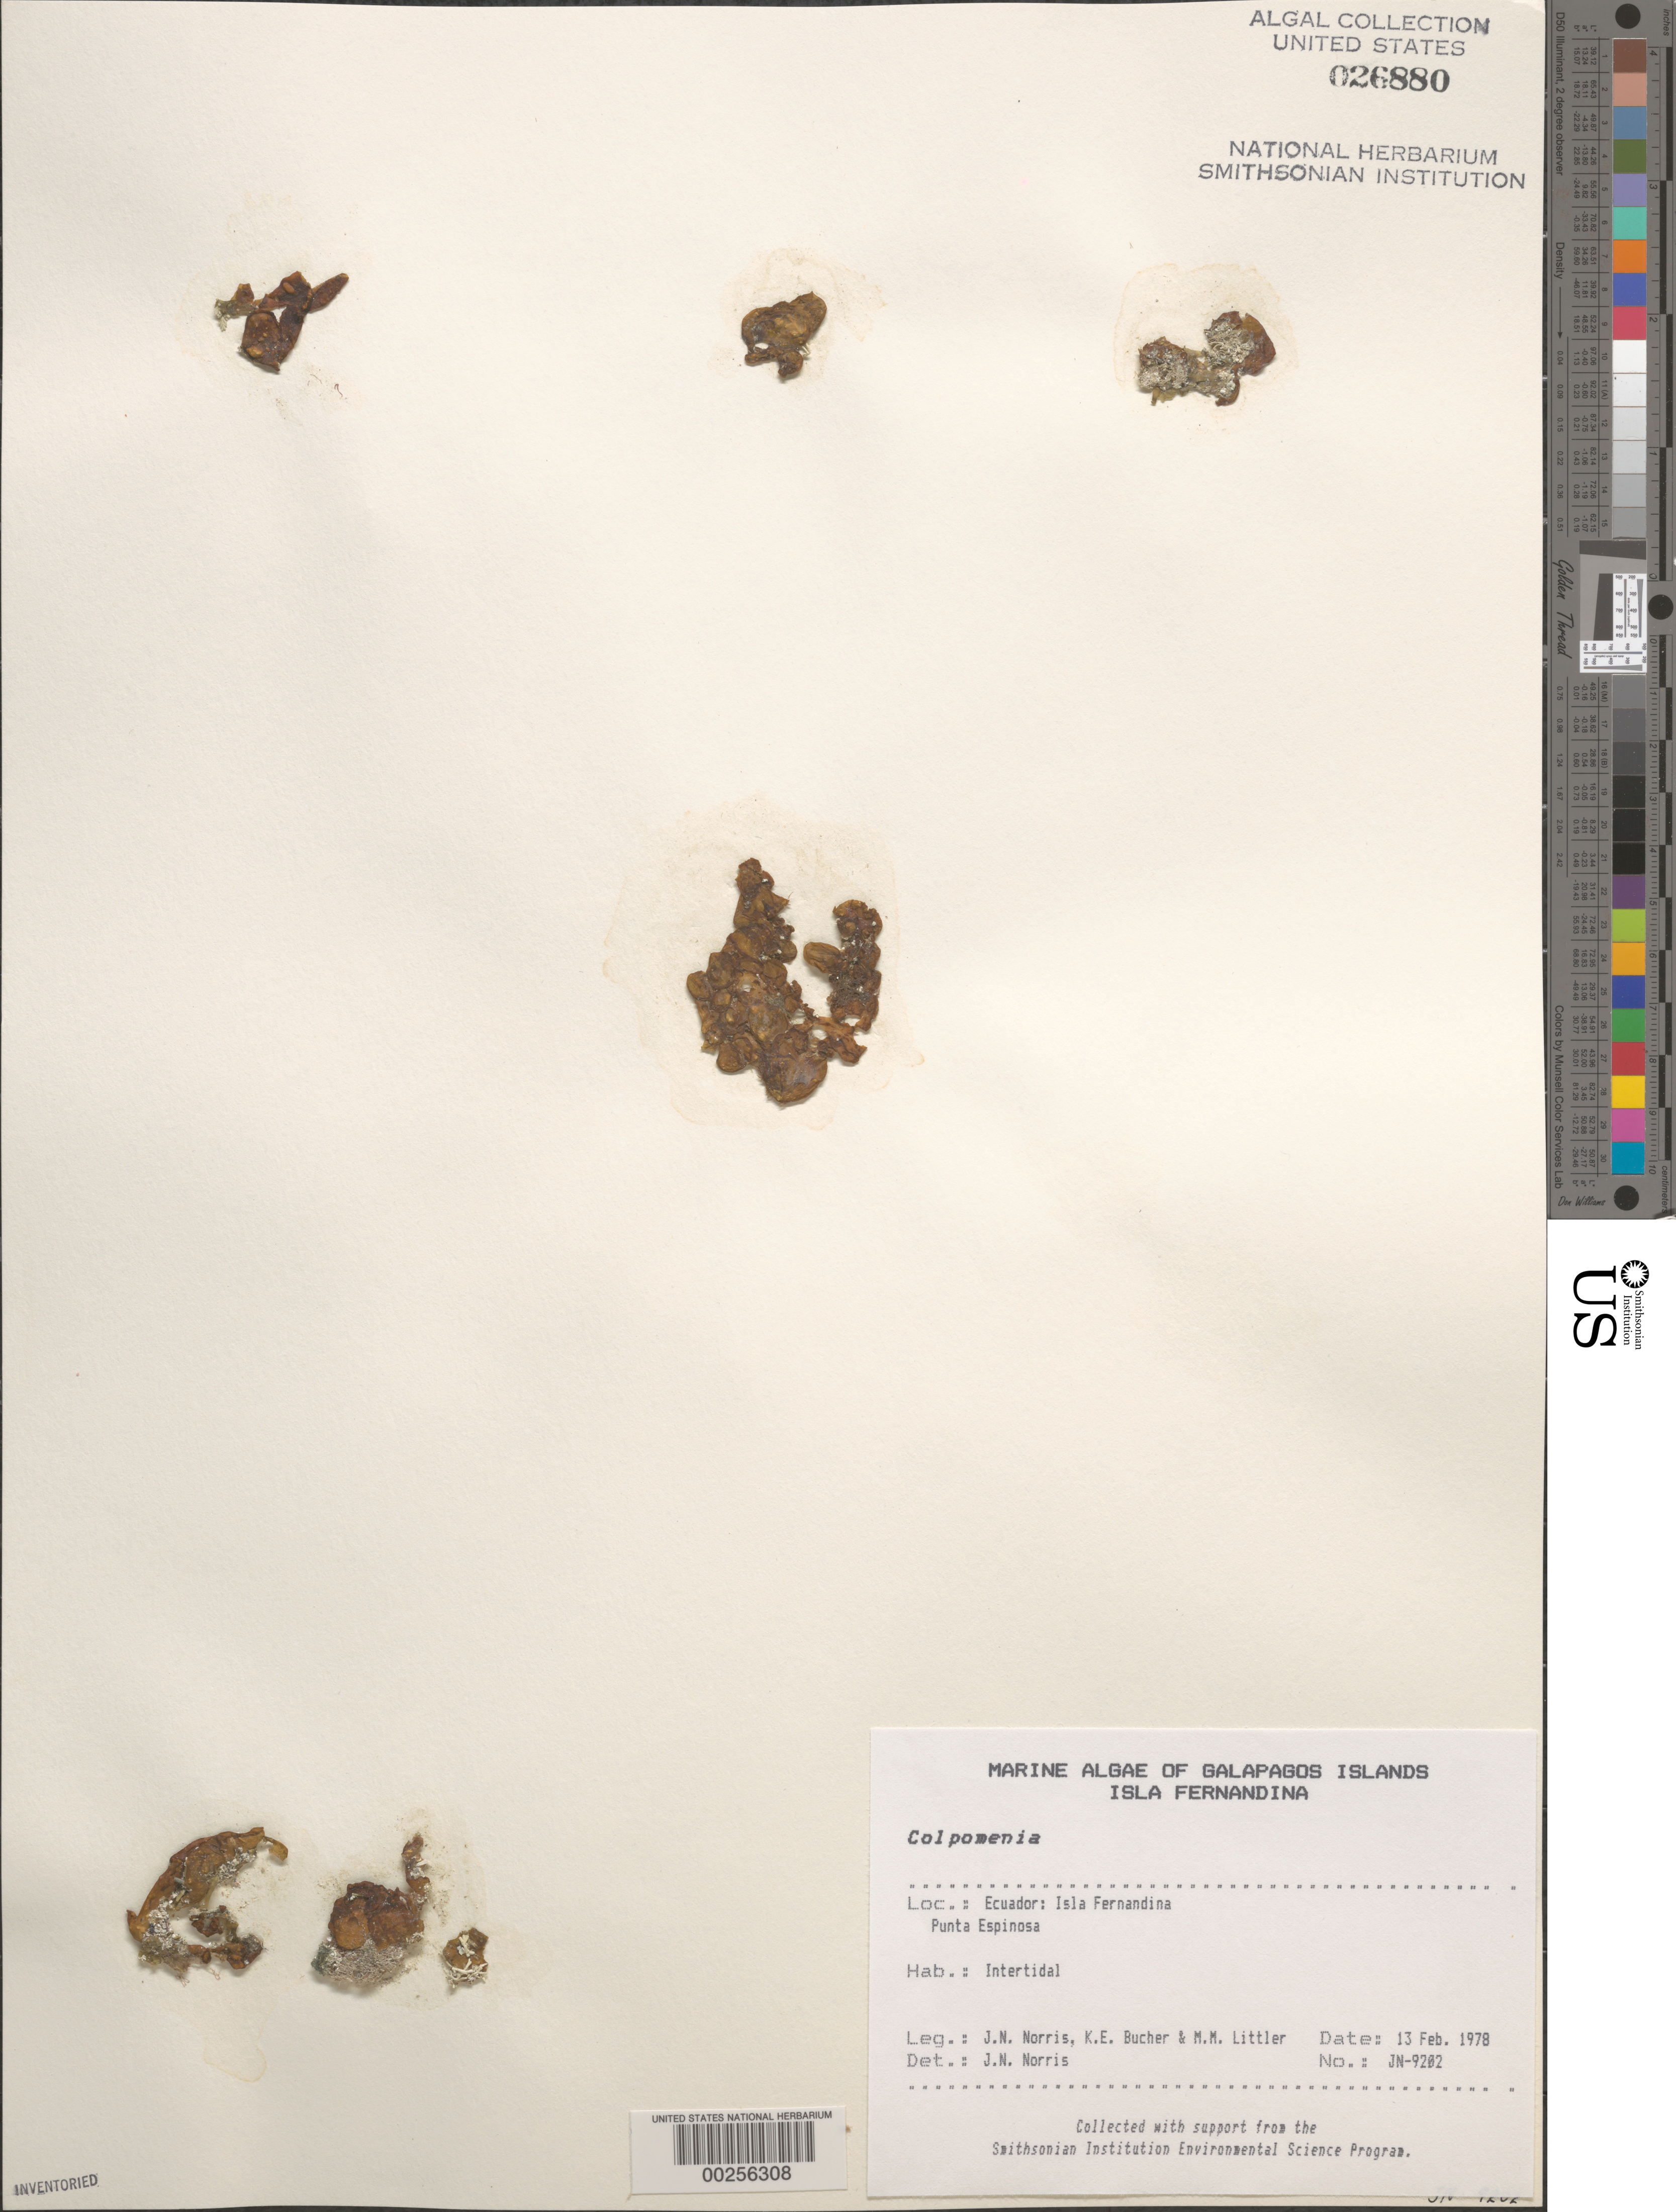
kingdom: Chromista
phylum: Ochrophyta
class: Phaeophyceae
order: Scytosiphonales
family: Scytosiphonaceae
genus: Colpomenia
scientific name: Colpomenia sp.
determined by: Norris, James N.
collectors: J. N. Norris, K. E. Bucher & M. M. Littler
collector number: JN-9202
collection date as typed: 13 Feb 1978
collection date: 1978-02-13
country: Ecuador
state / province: Colón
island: Fernandina [Narborough]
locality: Punta Espinosa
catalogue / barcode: US 26880